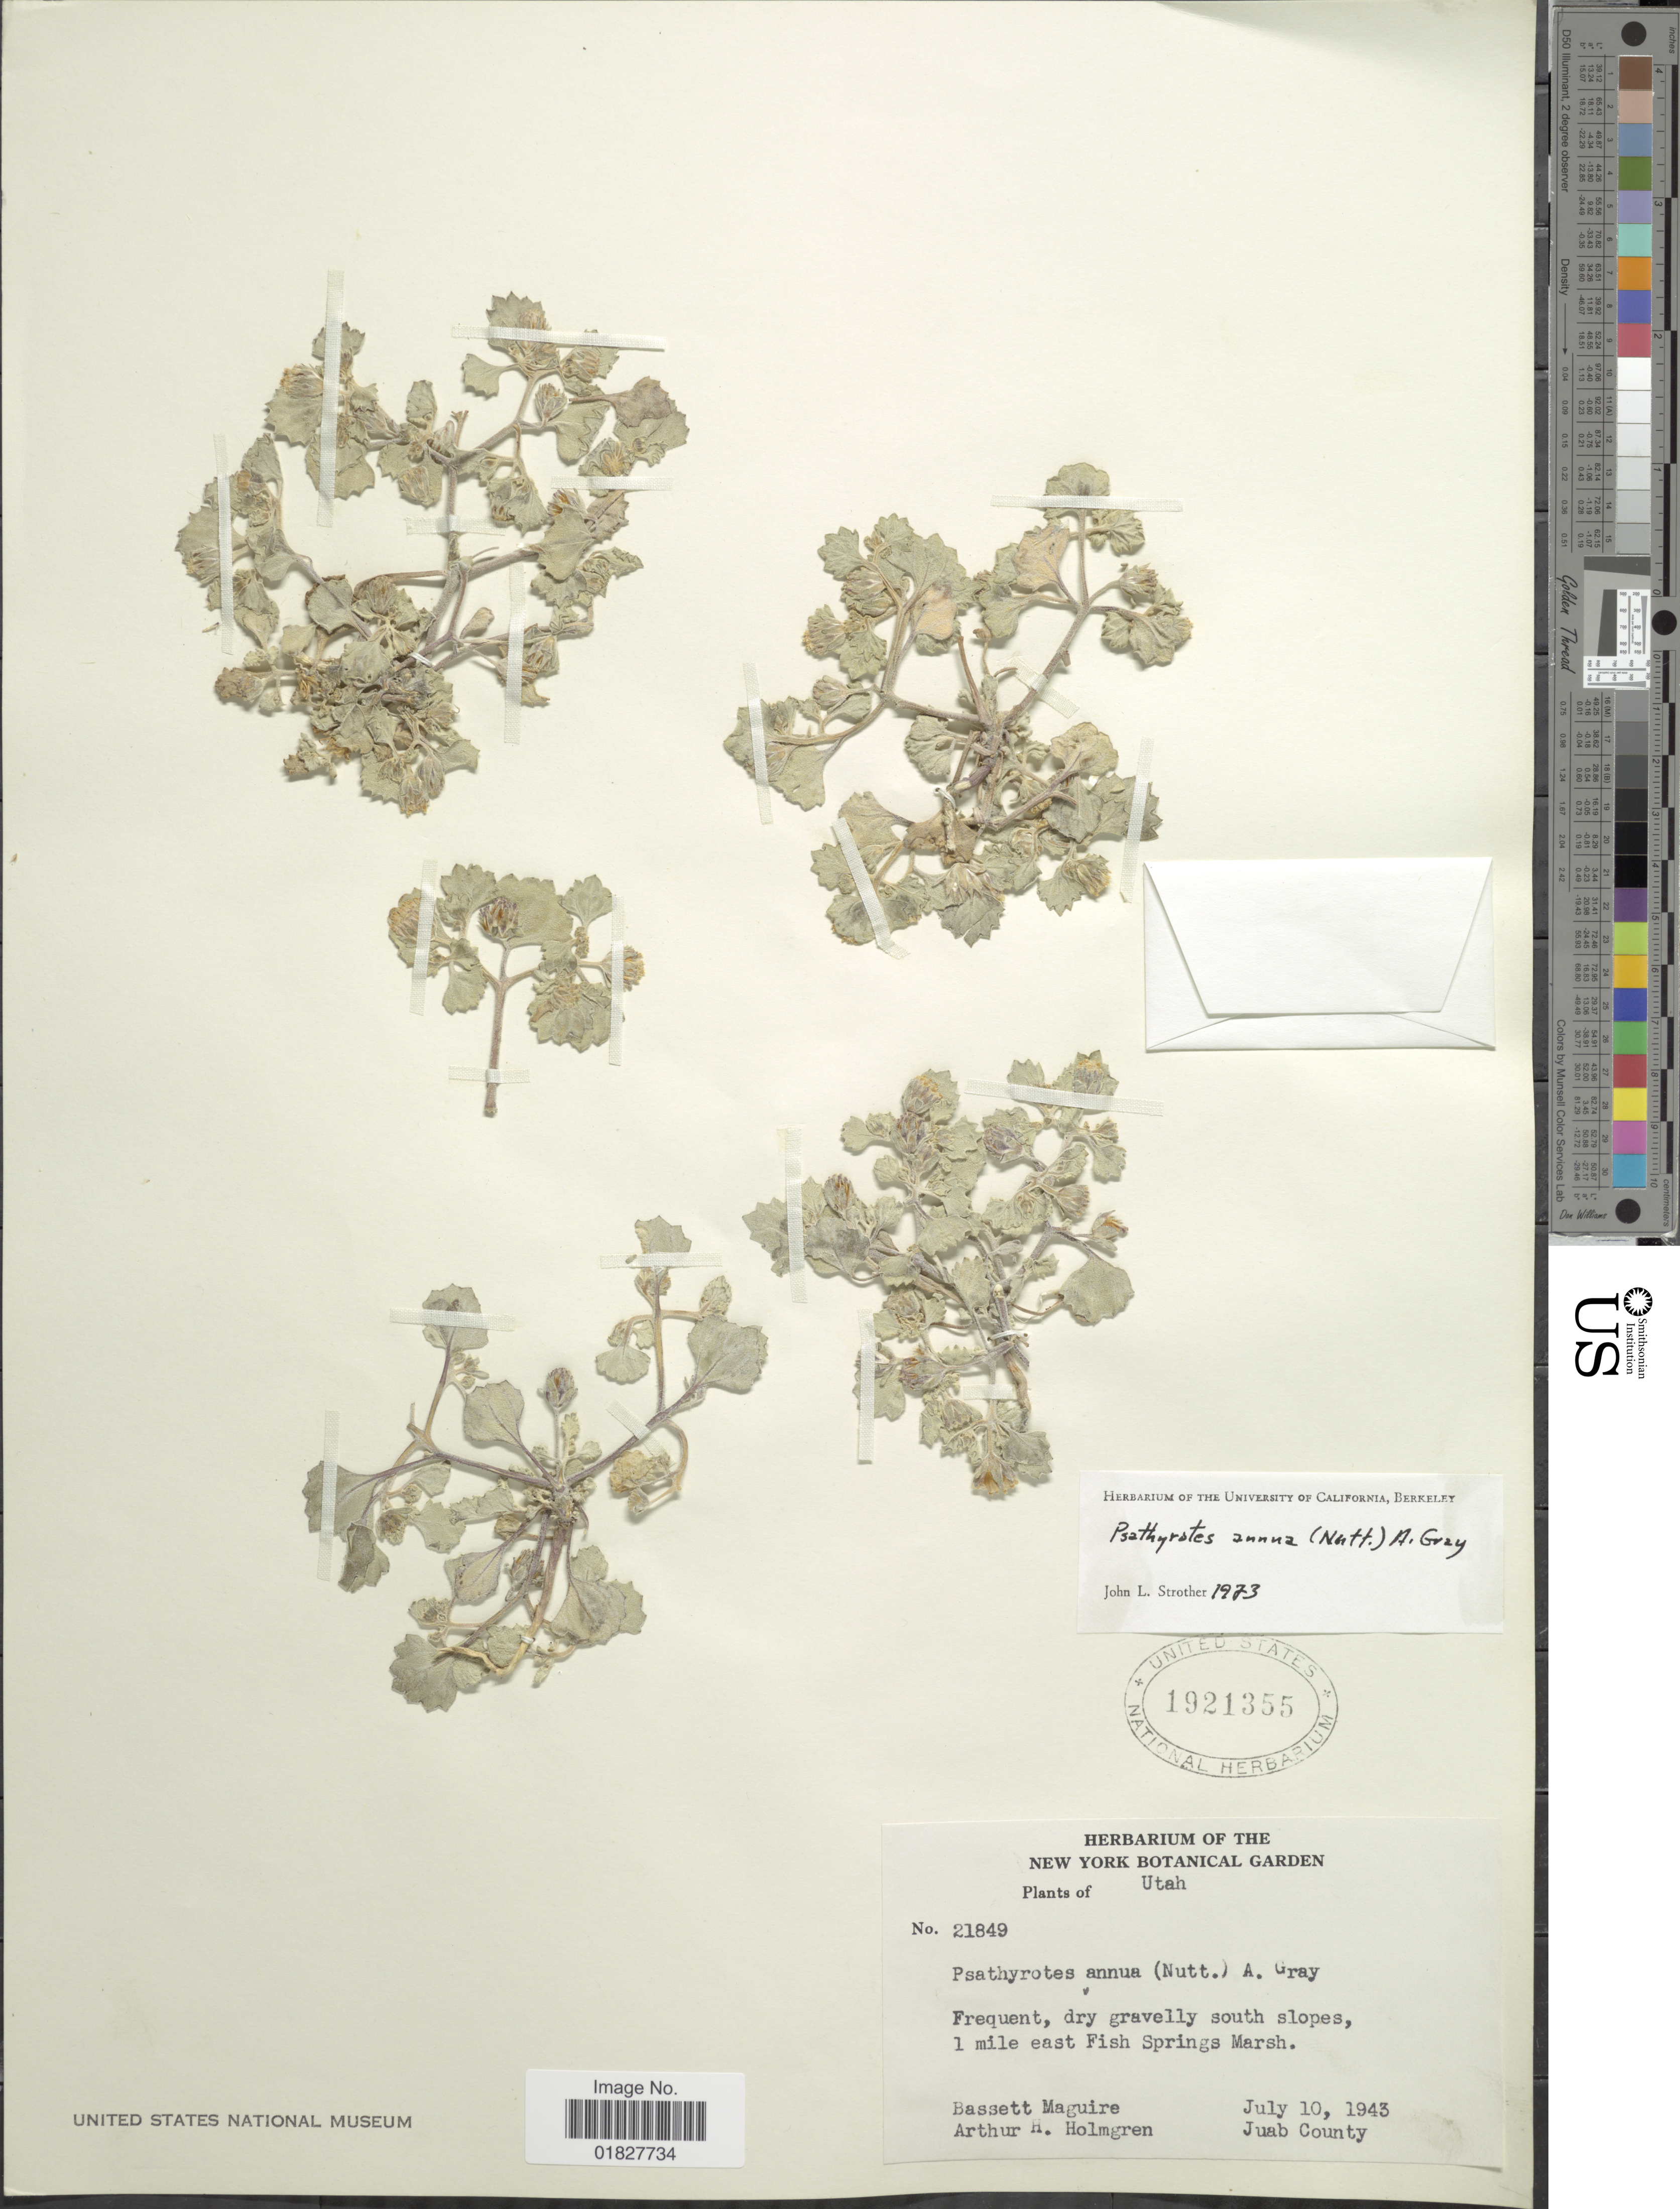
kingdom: Plantae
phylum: Tracheophyta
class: Magnoliopsida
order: Asterales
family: Asteraceae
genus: Psathyrotes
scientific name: Psathyrotes annua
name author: (Nutt.) A. Gray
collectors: B. Maguire & A. H. Holmgren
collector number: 21849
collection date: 1943-07-10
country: United States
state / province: Utah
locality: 1 mile east Fish Springs Marsh, Juab County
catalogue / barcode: US 1921355